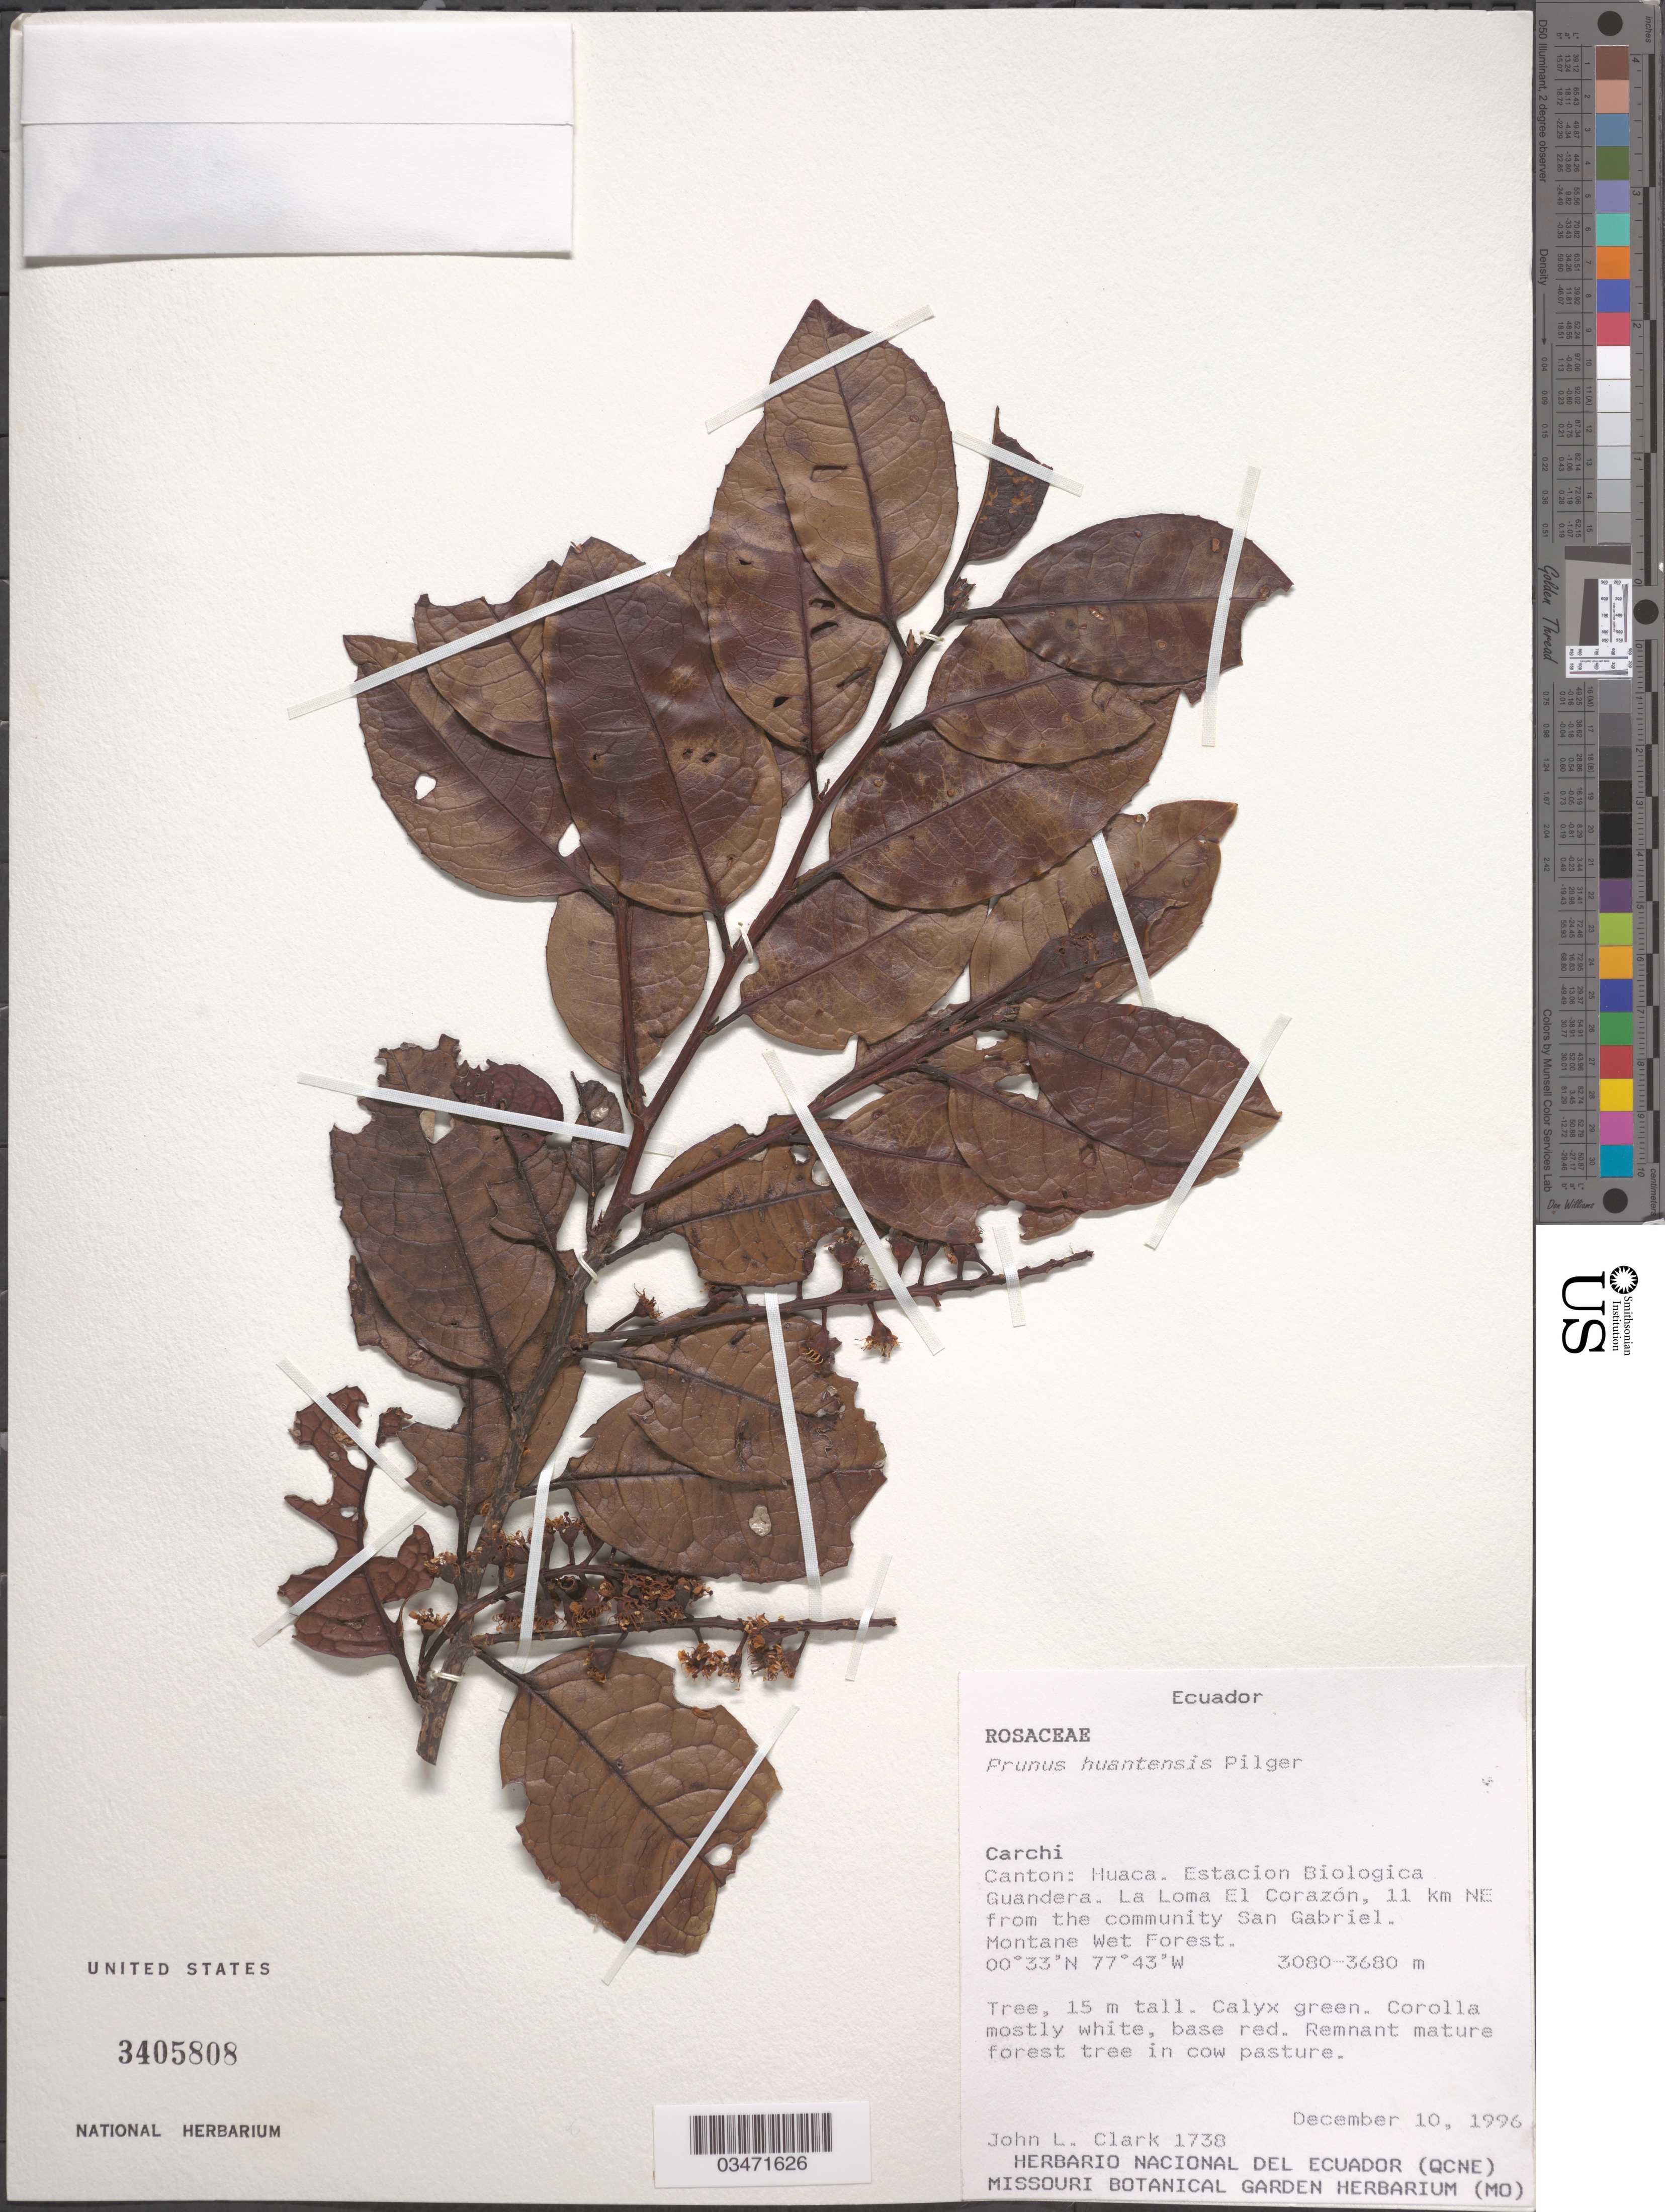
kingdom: Plantae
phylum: Tracheophyta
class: Magnoliopsida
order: Rosales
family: Rosaceae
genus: Prunus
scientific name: Prunus huantensis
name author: Pilg.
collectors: J. L. Clark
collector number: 1738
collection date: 1996-12-10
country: Ecuador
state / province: Carchi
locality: Huaca. Estacion Biologica Guandera. La Loma El Corazón, 11 km NE from the community San Gabriel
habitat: Montane wet forest. Remnant mature forest tree in cow pasture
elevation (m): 3080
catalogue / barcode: US 3405808